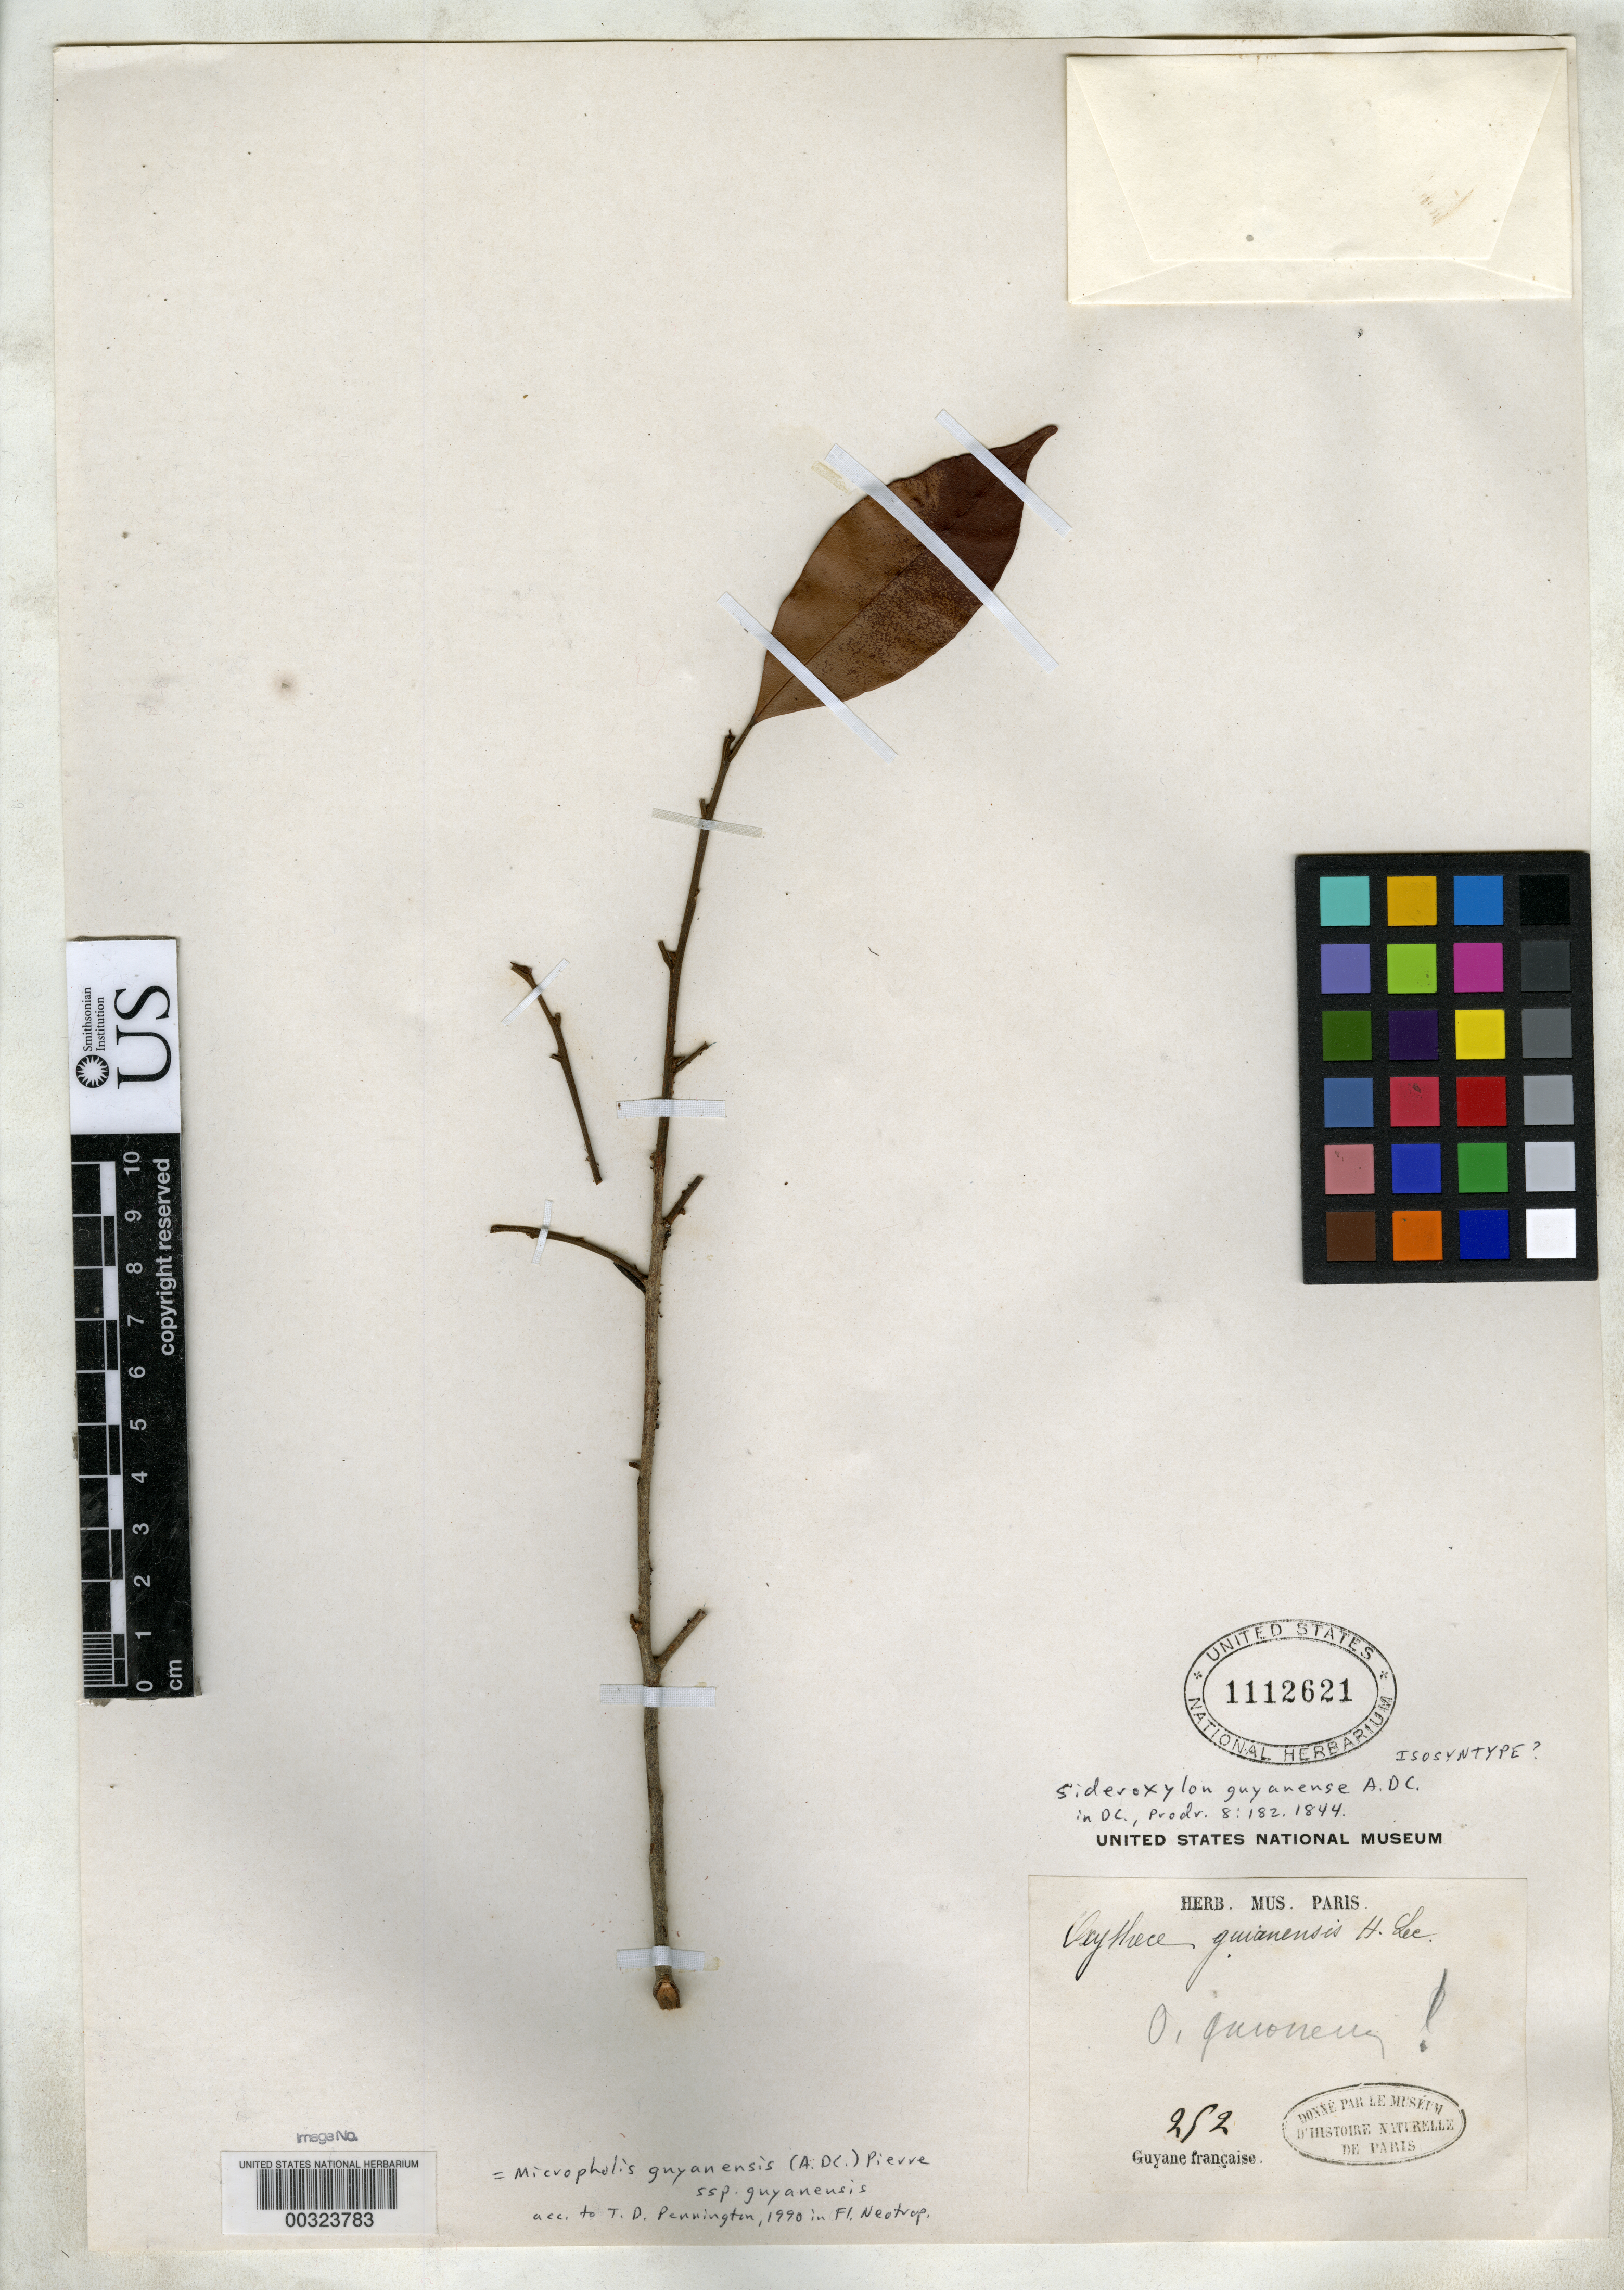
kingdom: Plantae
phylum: Tracheophyta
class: Magnoliopsida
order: Ericales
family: Sapotaceae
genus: Sideroxylon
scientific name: Sideroxylon guyanense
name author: A. DC. in DC.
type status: Possible Isotype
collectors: Martin, --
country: French Guiana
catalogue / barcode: US 1112621